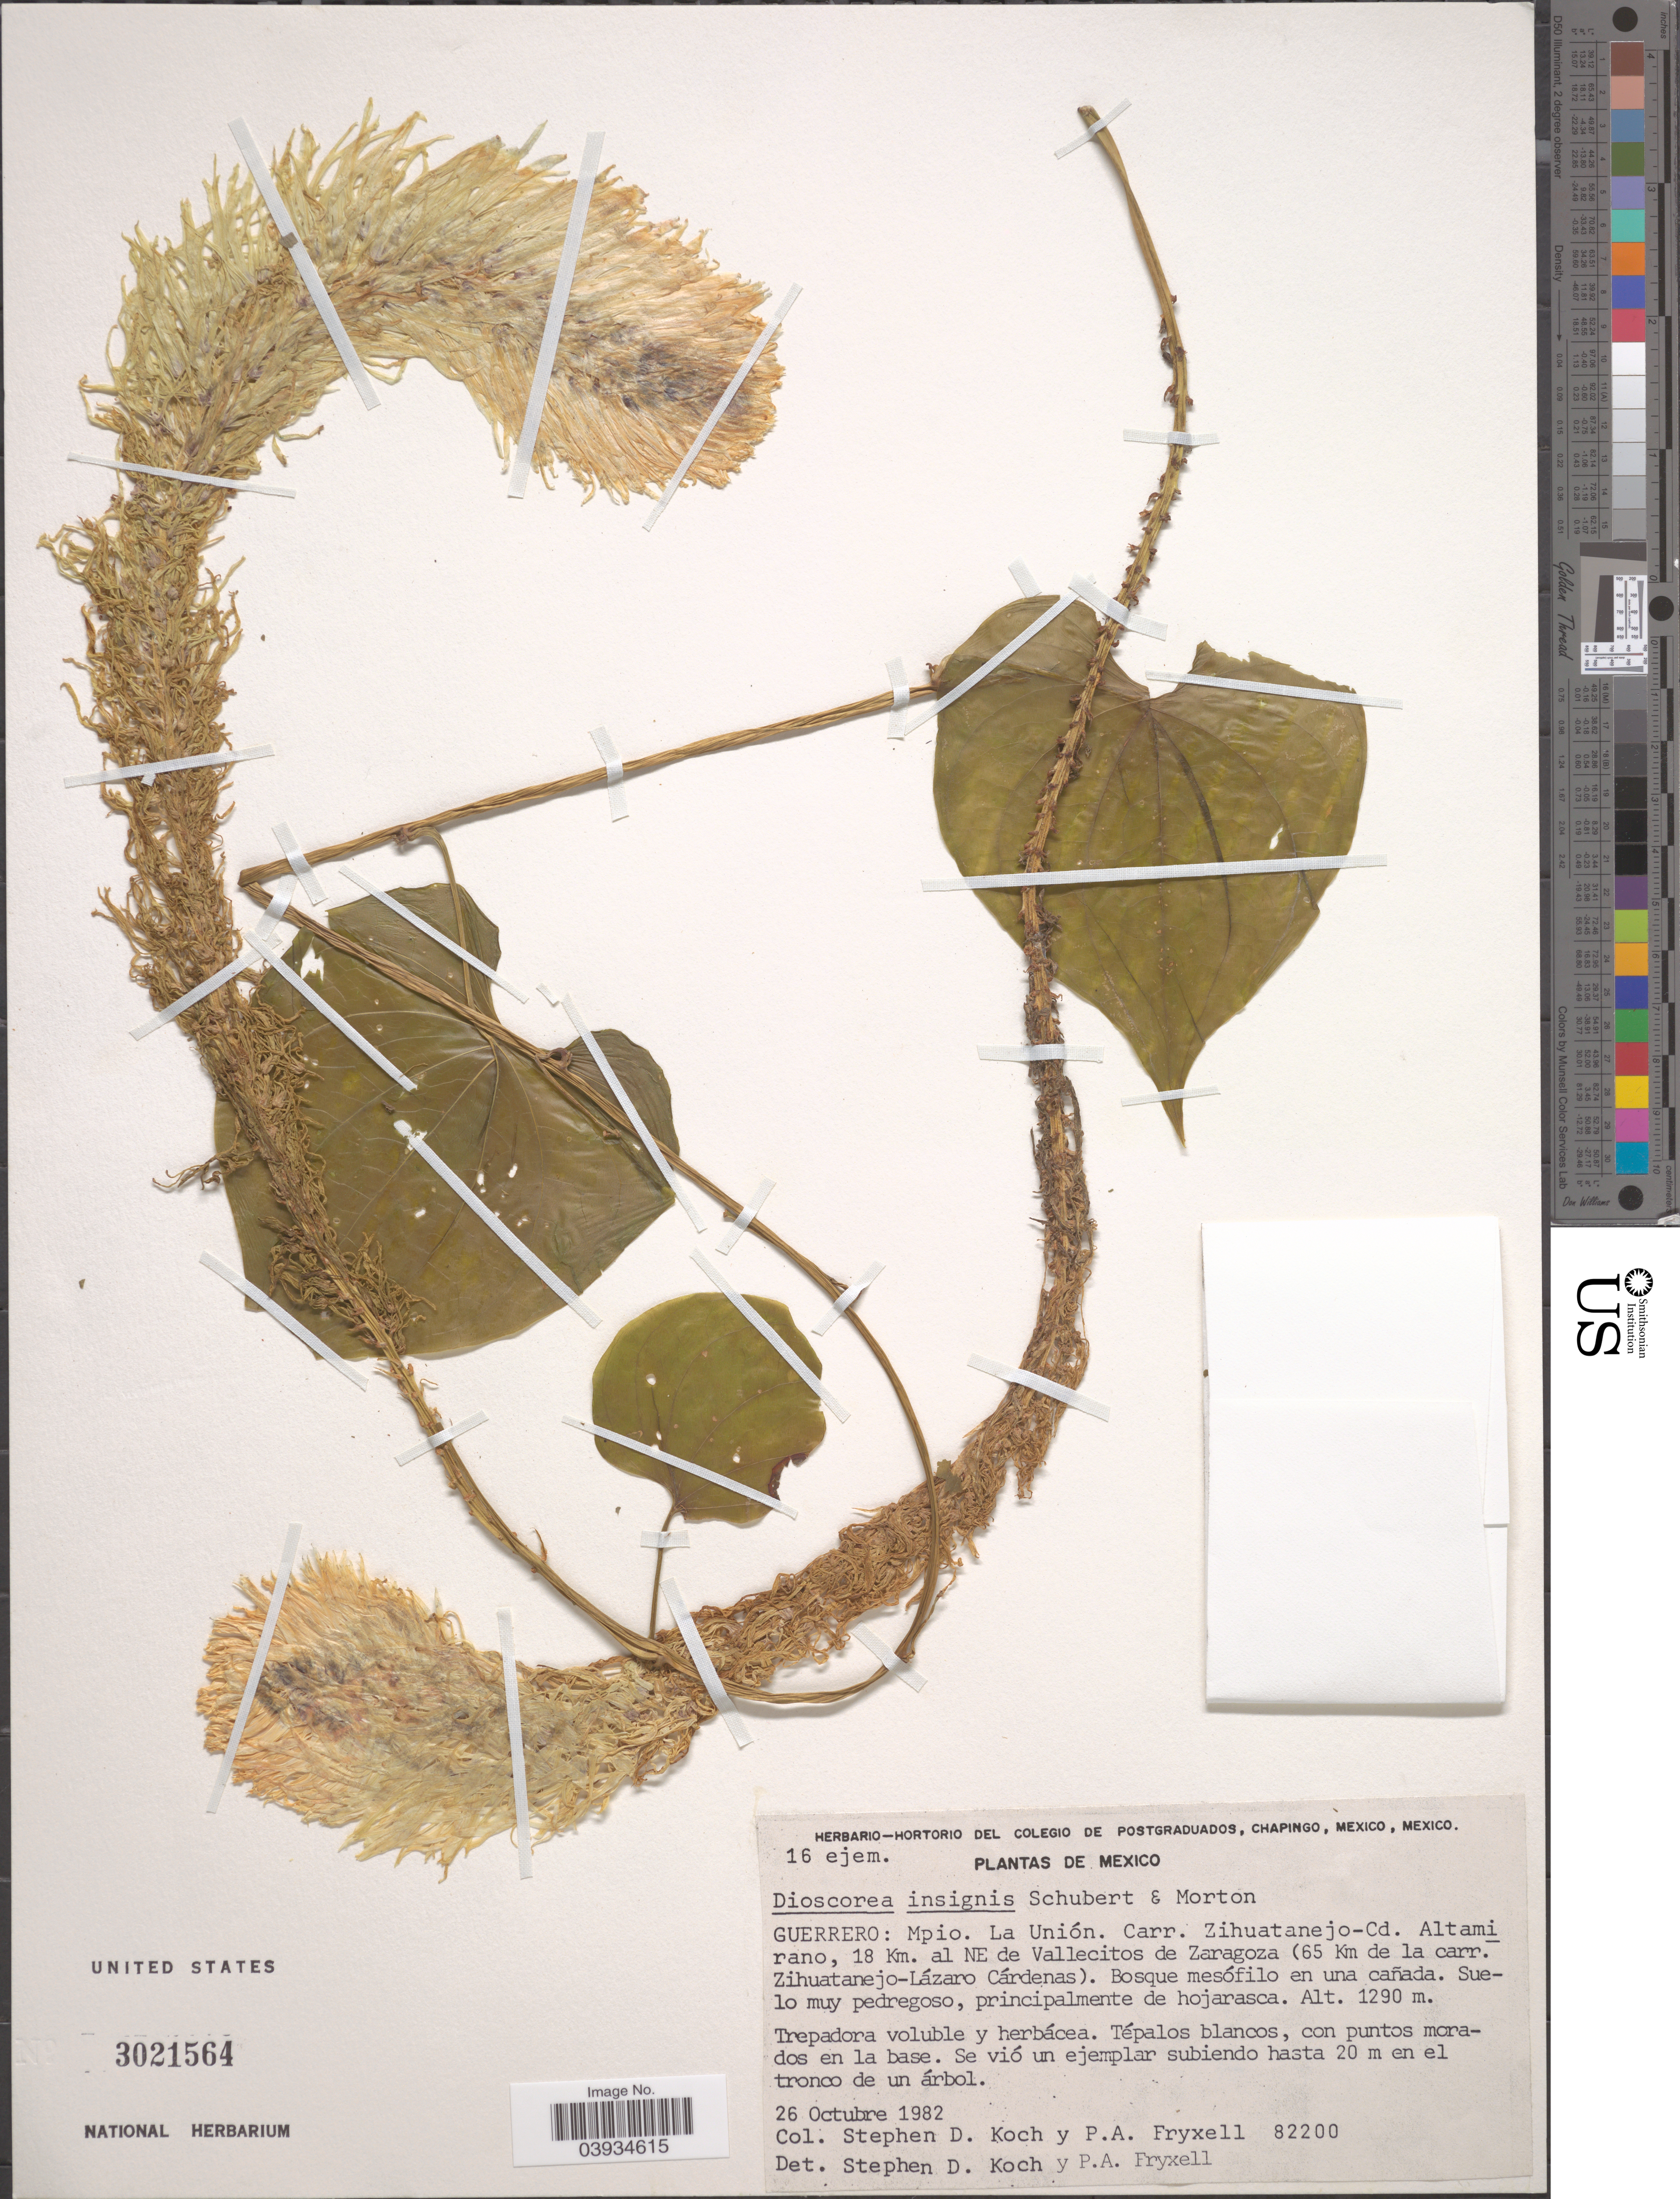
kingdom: Plantae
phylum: Tracheophyta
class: Liliopsida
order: Dioscoreales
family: Dioscoreaceae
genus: Dioscorea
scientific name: Dioscorea insignis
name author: C.V. Morton & B.G. Schub.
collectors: S. D. Koch & P. A. Fryxell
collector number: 82200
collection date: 1982-10-26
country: Mexico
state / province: Guerrero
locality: Mpio. La Unión. Carr. Zihuatanejo-Cd. Altamirano, 18 Km. al NE de Vallecitos de Zaragoza (65 Km de la carr. Zihuatanejo-Lázaro Cárdenas).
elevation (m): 1290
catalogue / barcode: US 3021564